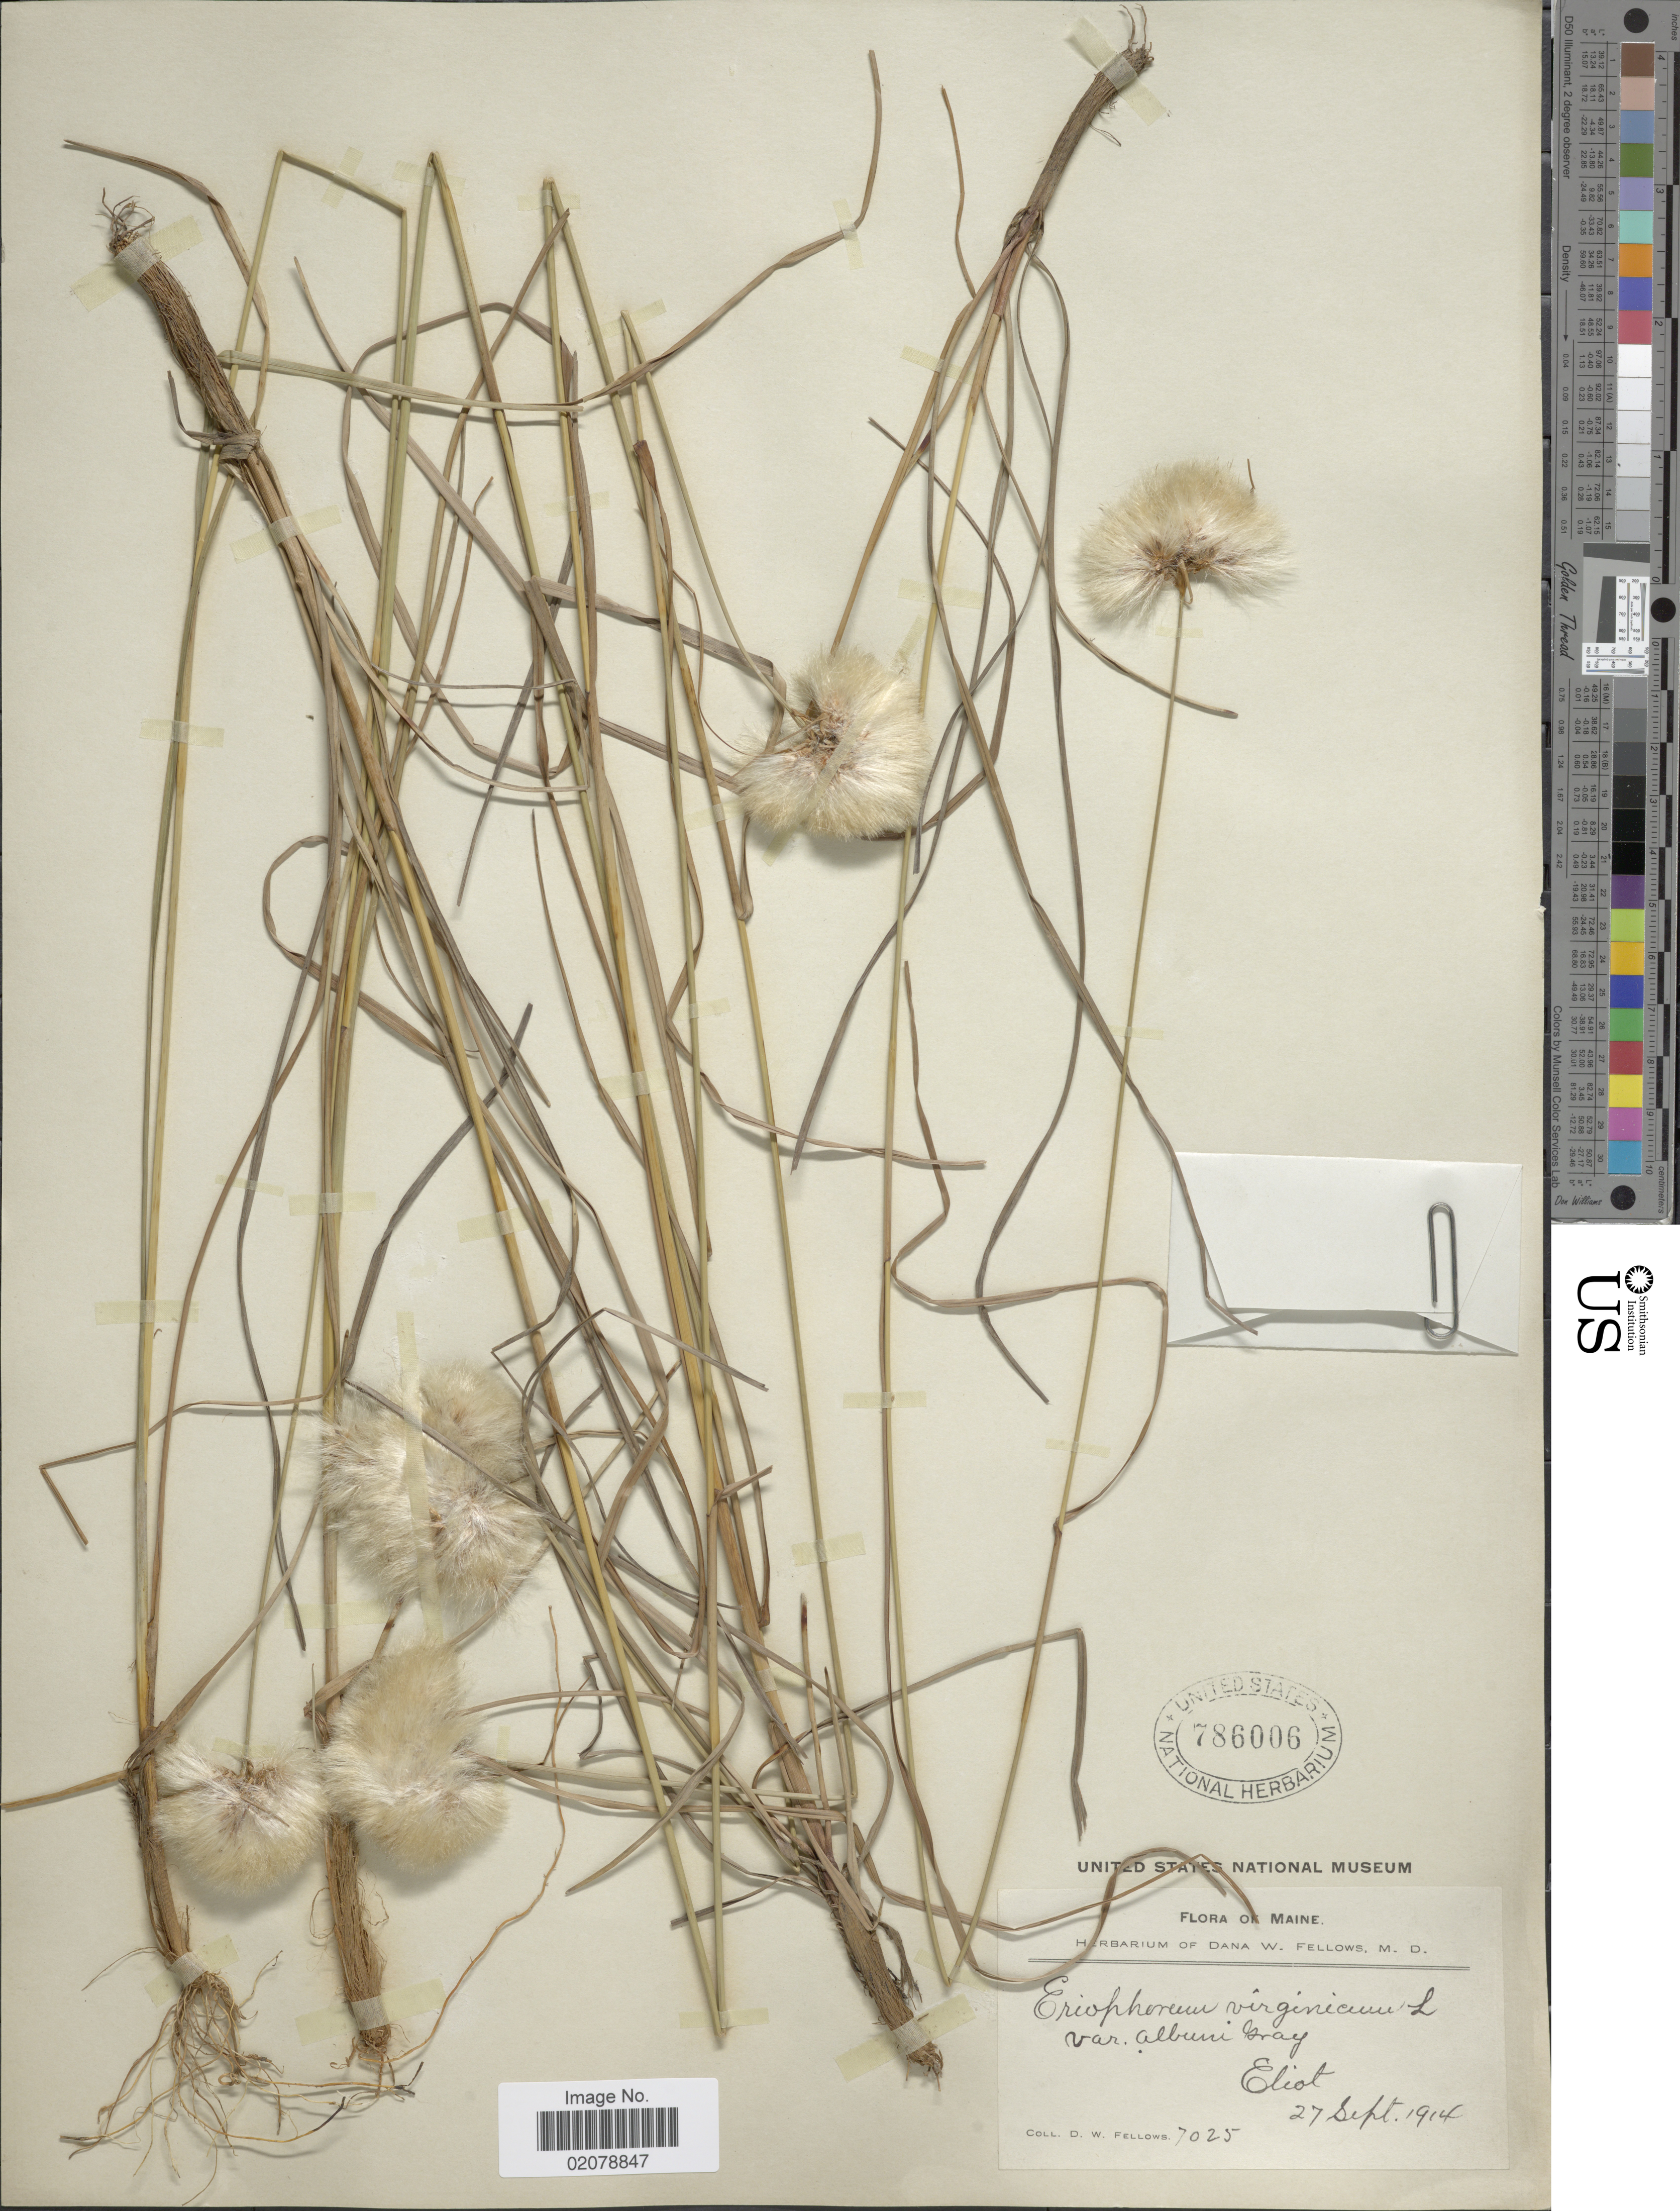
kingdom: Plantae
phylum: Tracheophyta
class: Liliopsida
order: Poales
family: Cyperaceae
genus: Eriophorum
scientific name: Eriophorum virginicum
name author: L.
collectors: D. W. Fellows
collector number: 7025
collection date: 1914-09-27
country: United States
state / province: Maine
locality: Eliot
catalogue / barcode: US 786006